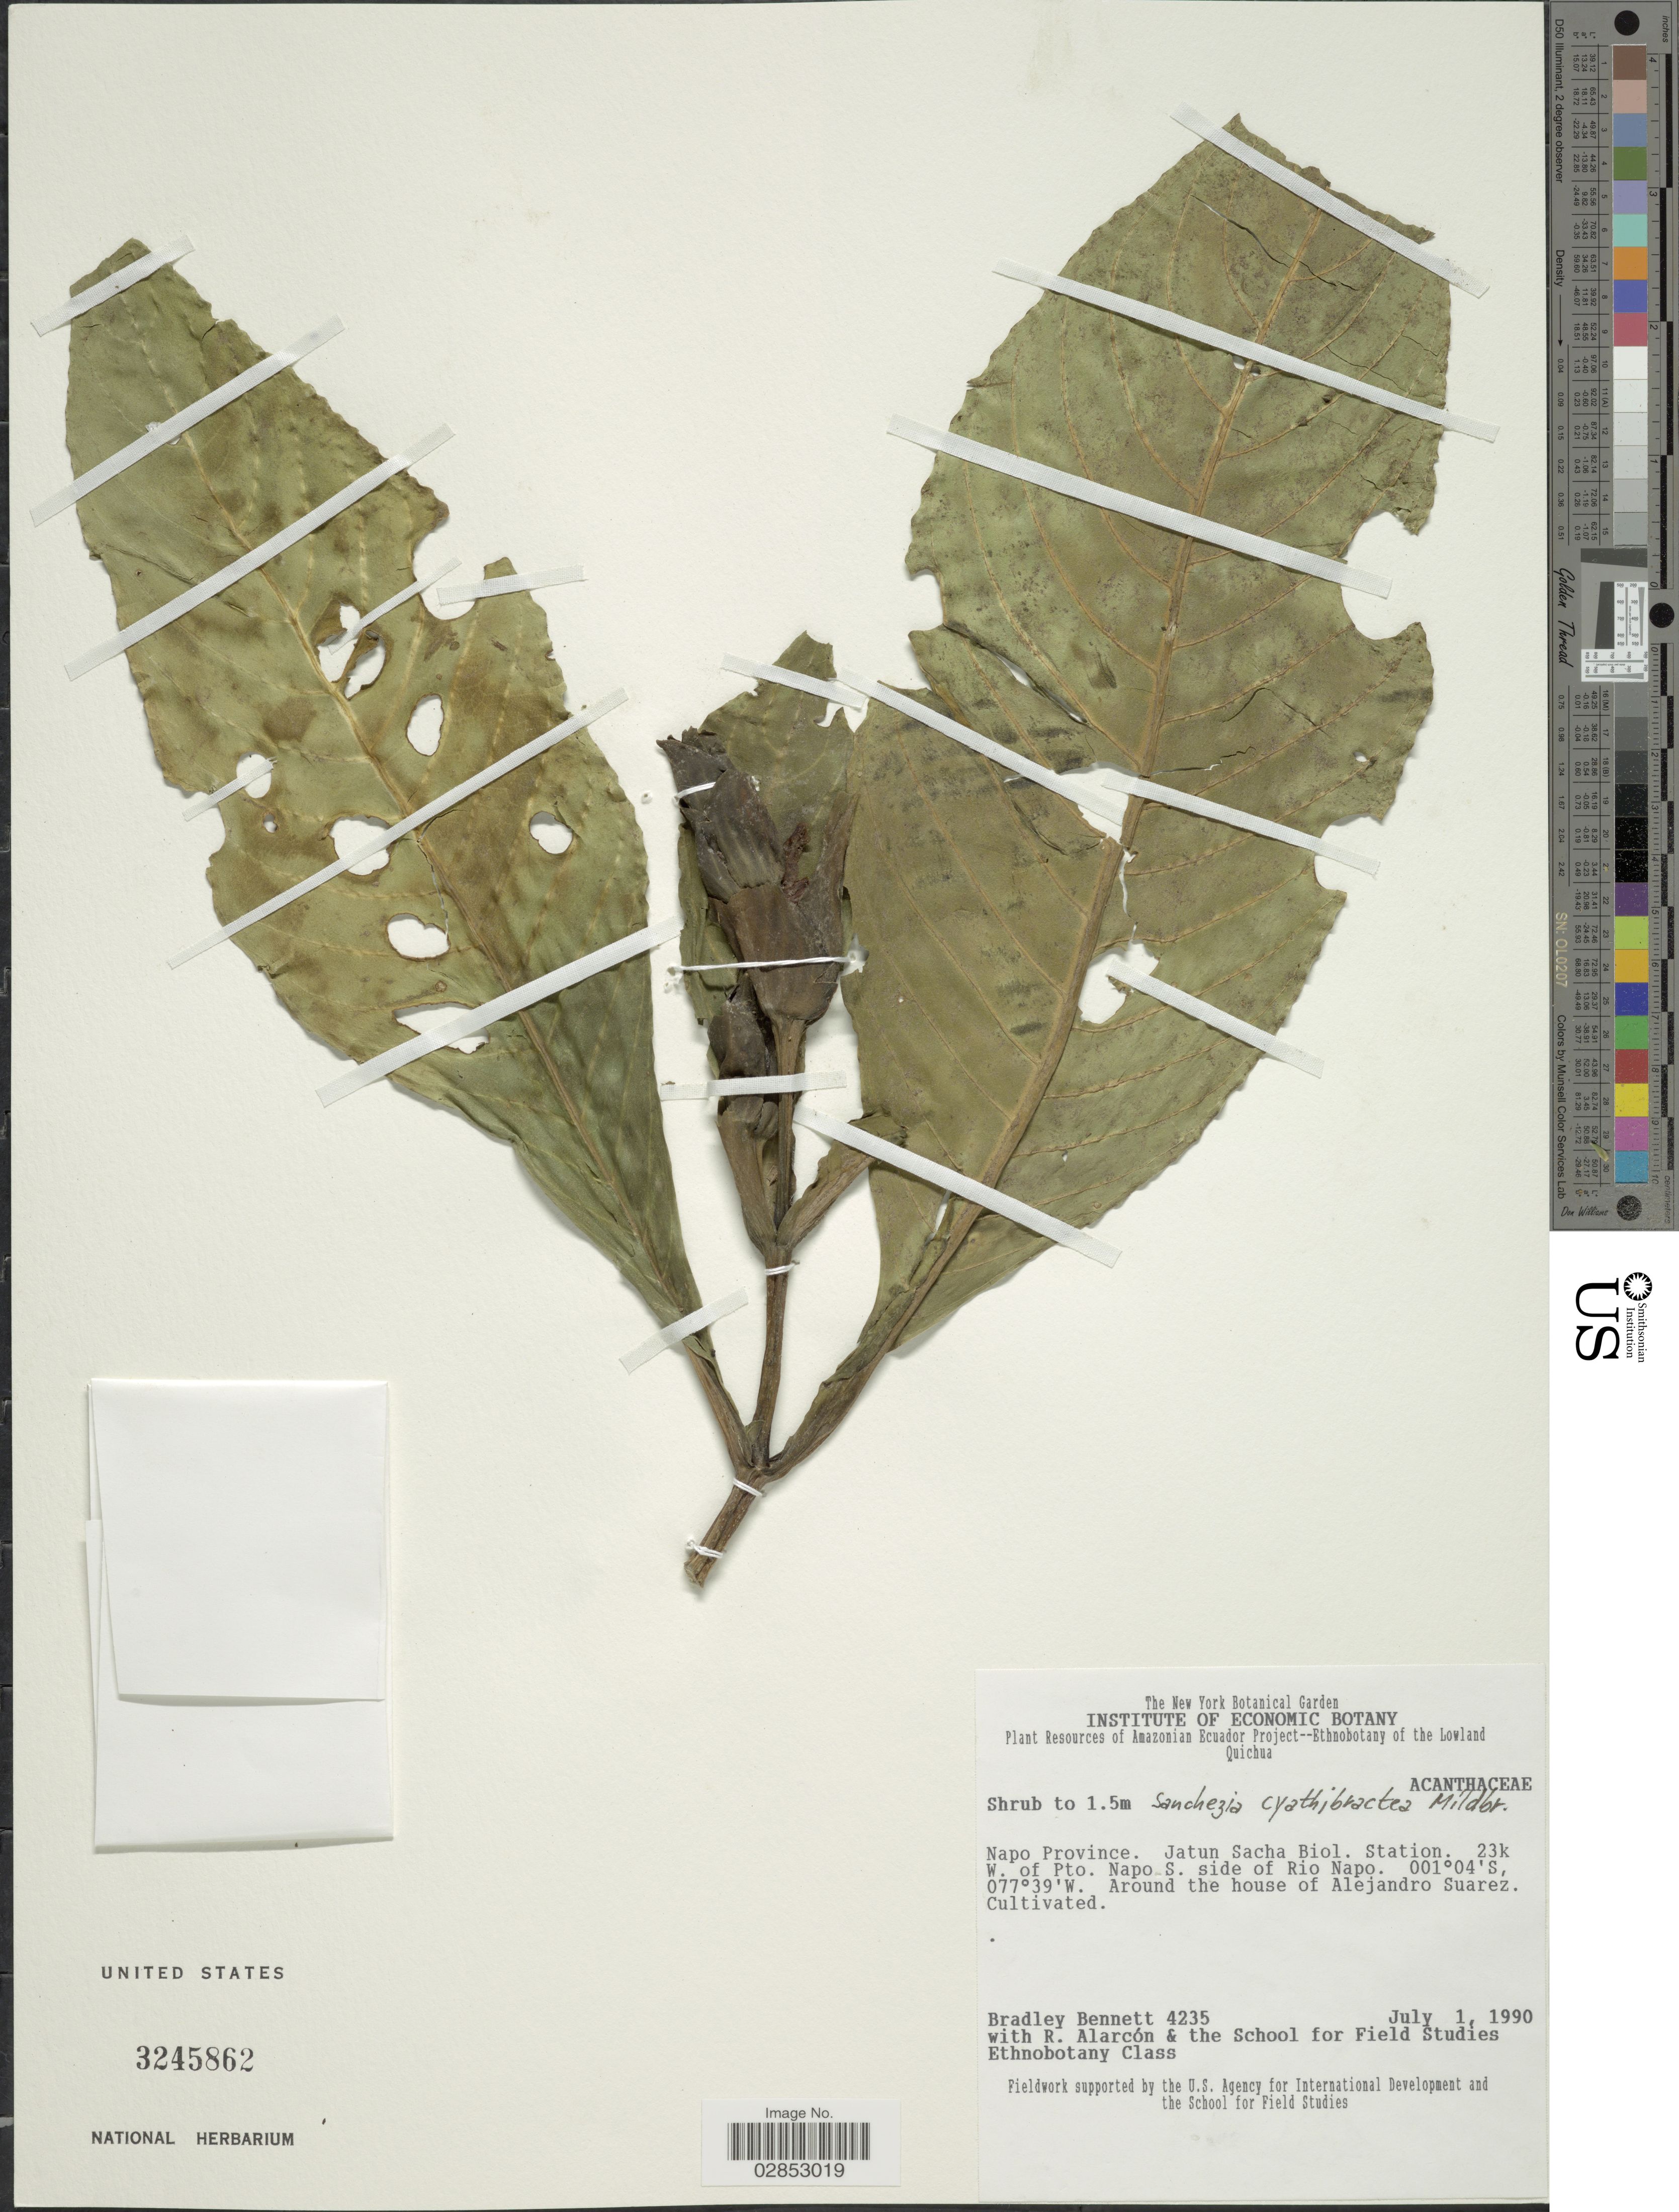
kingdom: Plantae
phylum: Tracheophyta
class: Magnoliopsida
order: Lamiales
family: Acanthaceae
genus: Sanchezia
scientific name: Sanchezia oblonga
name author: Ruiz & Pav.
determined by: Azevedo, Igor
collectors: B. Bennett, R. Alarcón & The School for Field Studies Ethnobotany Class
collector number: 4235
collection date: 1990-07-01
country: Ecuador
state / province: Napo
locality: Jatun Sacha Biol. Station. 23k W. of Pto. Napo S. side of Rio Napo. Around the house of Alejandro Suarez.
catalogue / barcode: US 3245862